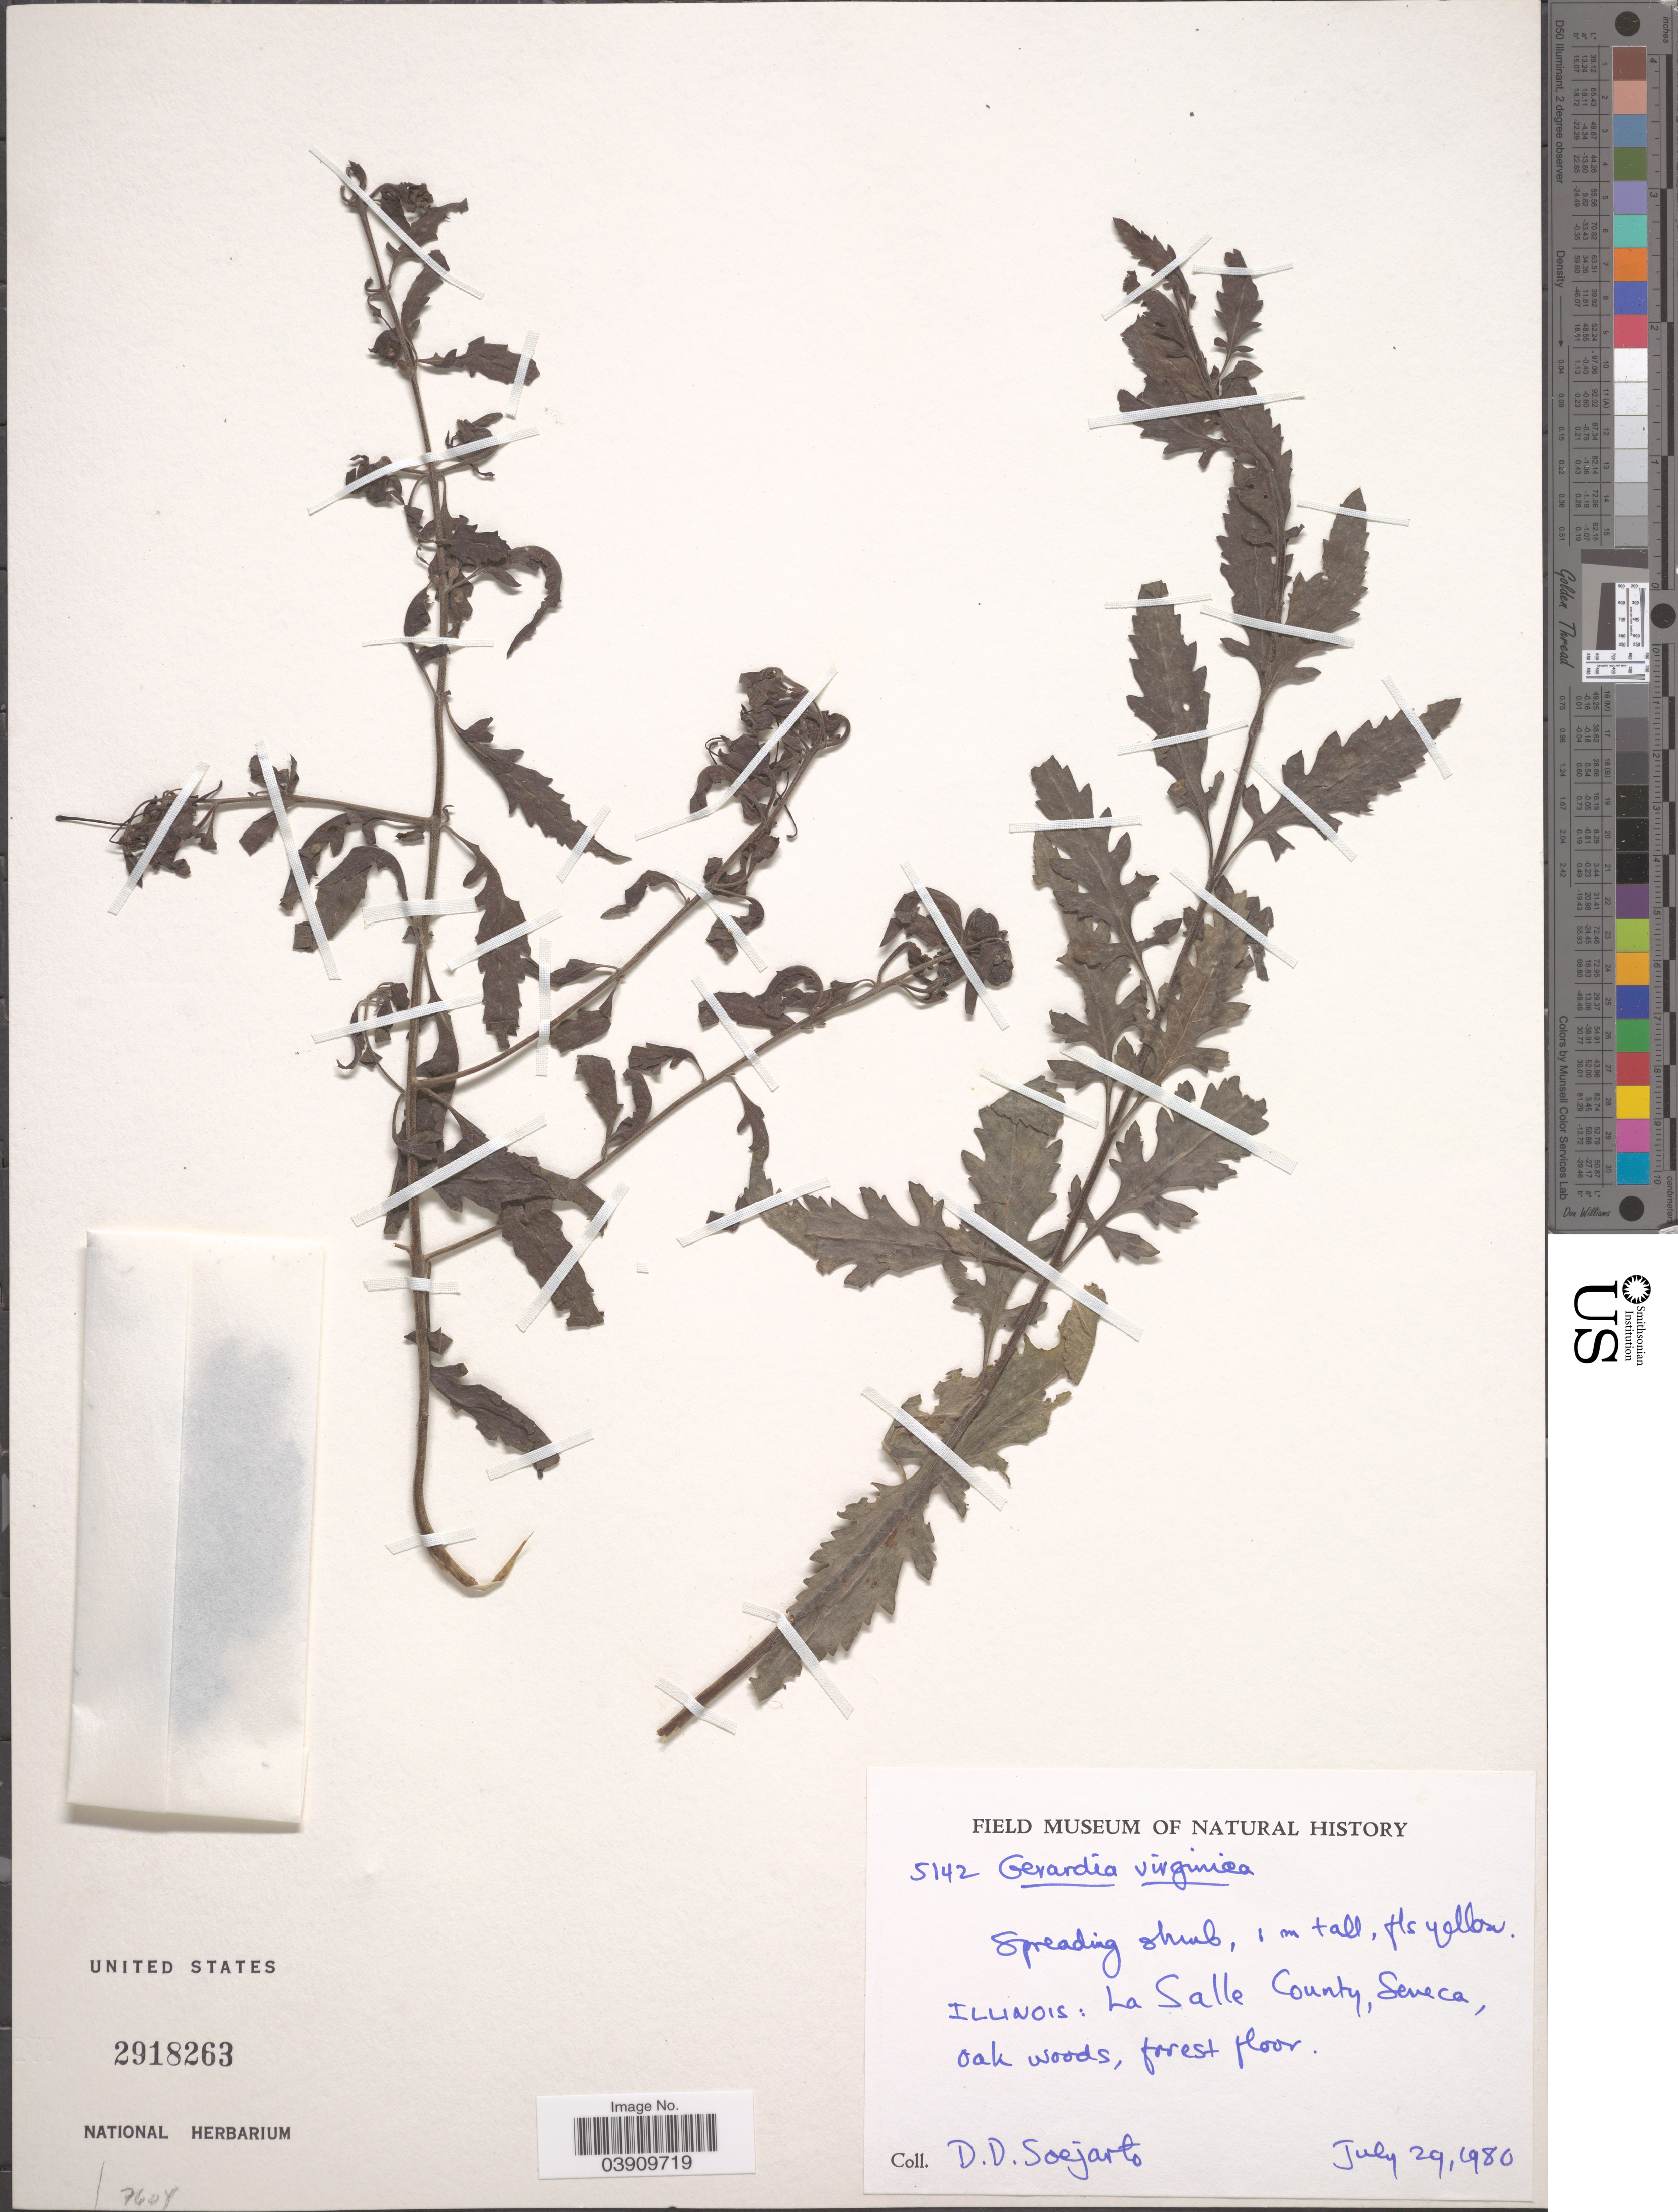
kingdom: Plantae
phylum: Tracheophyta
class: Magnoliopsida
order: Lamiales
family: Orobanchaceae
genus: Aureolaria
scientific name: Aureolaria virginica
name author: (L.) Pennell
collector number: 5142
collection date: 1980-07-29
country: United States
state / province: Illinois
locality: La Salle County, Seveca.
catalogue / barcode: US 2918263